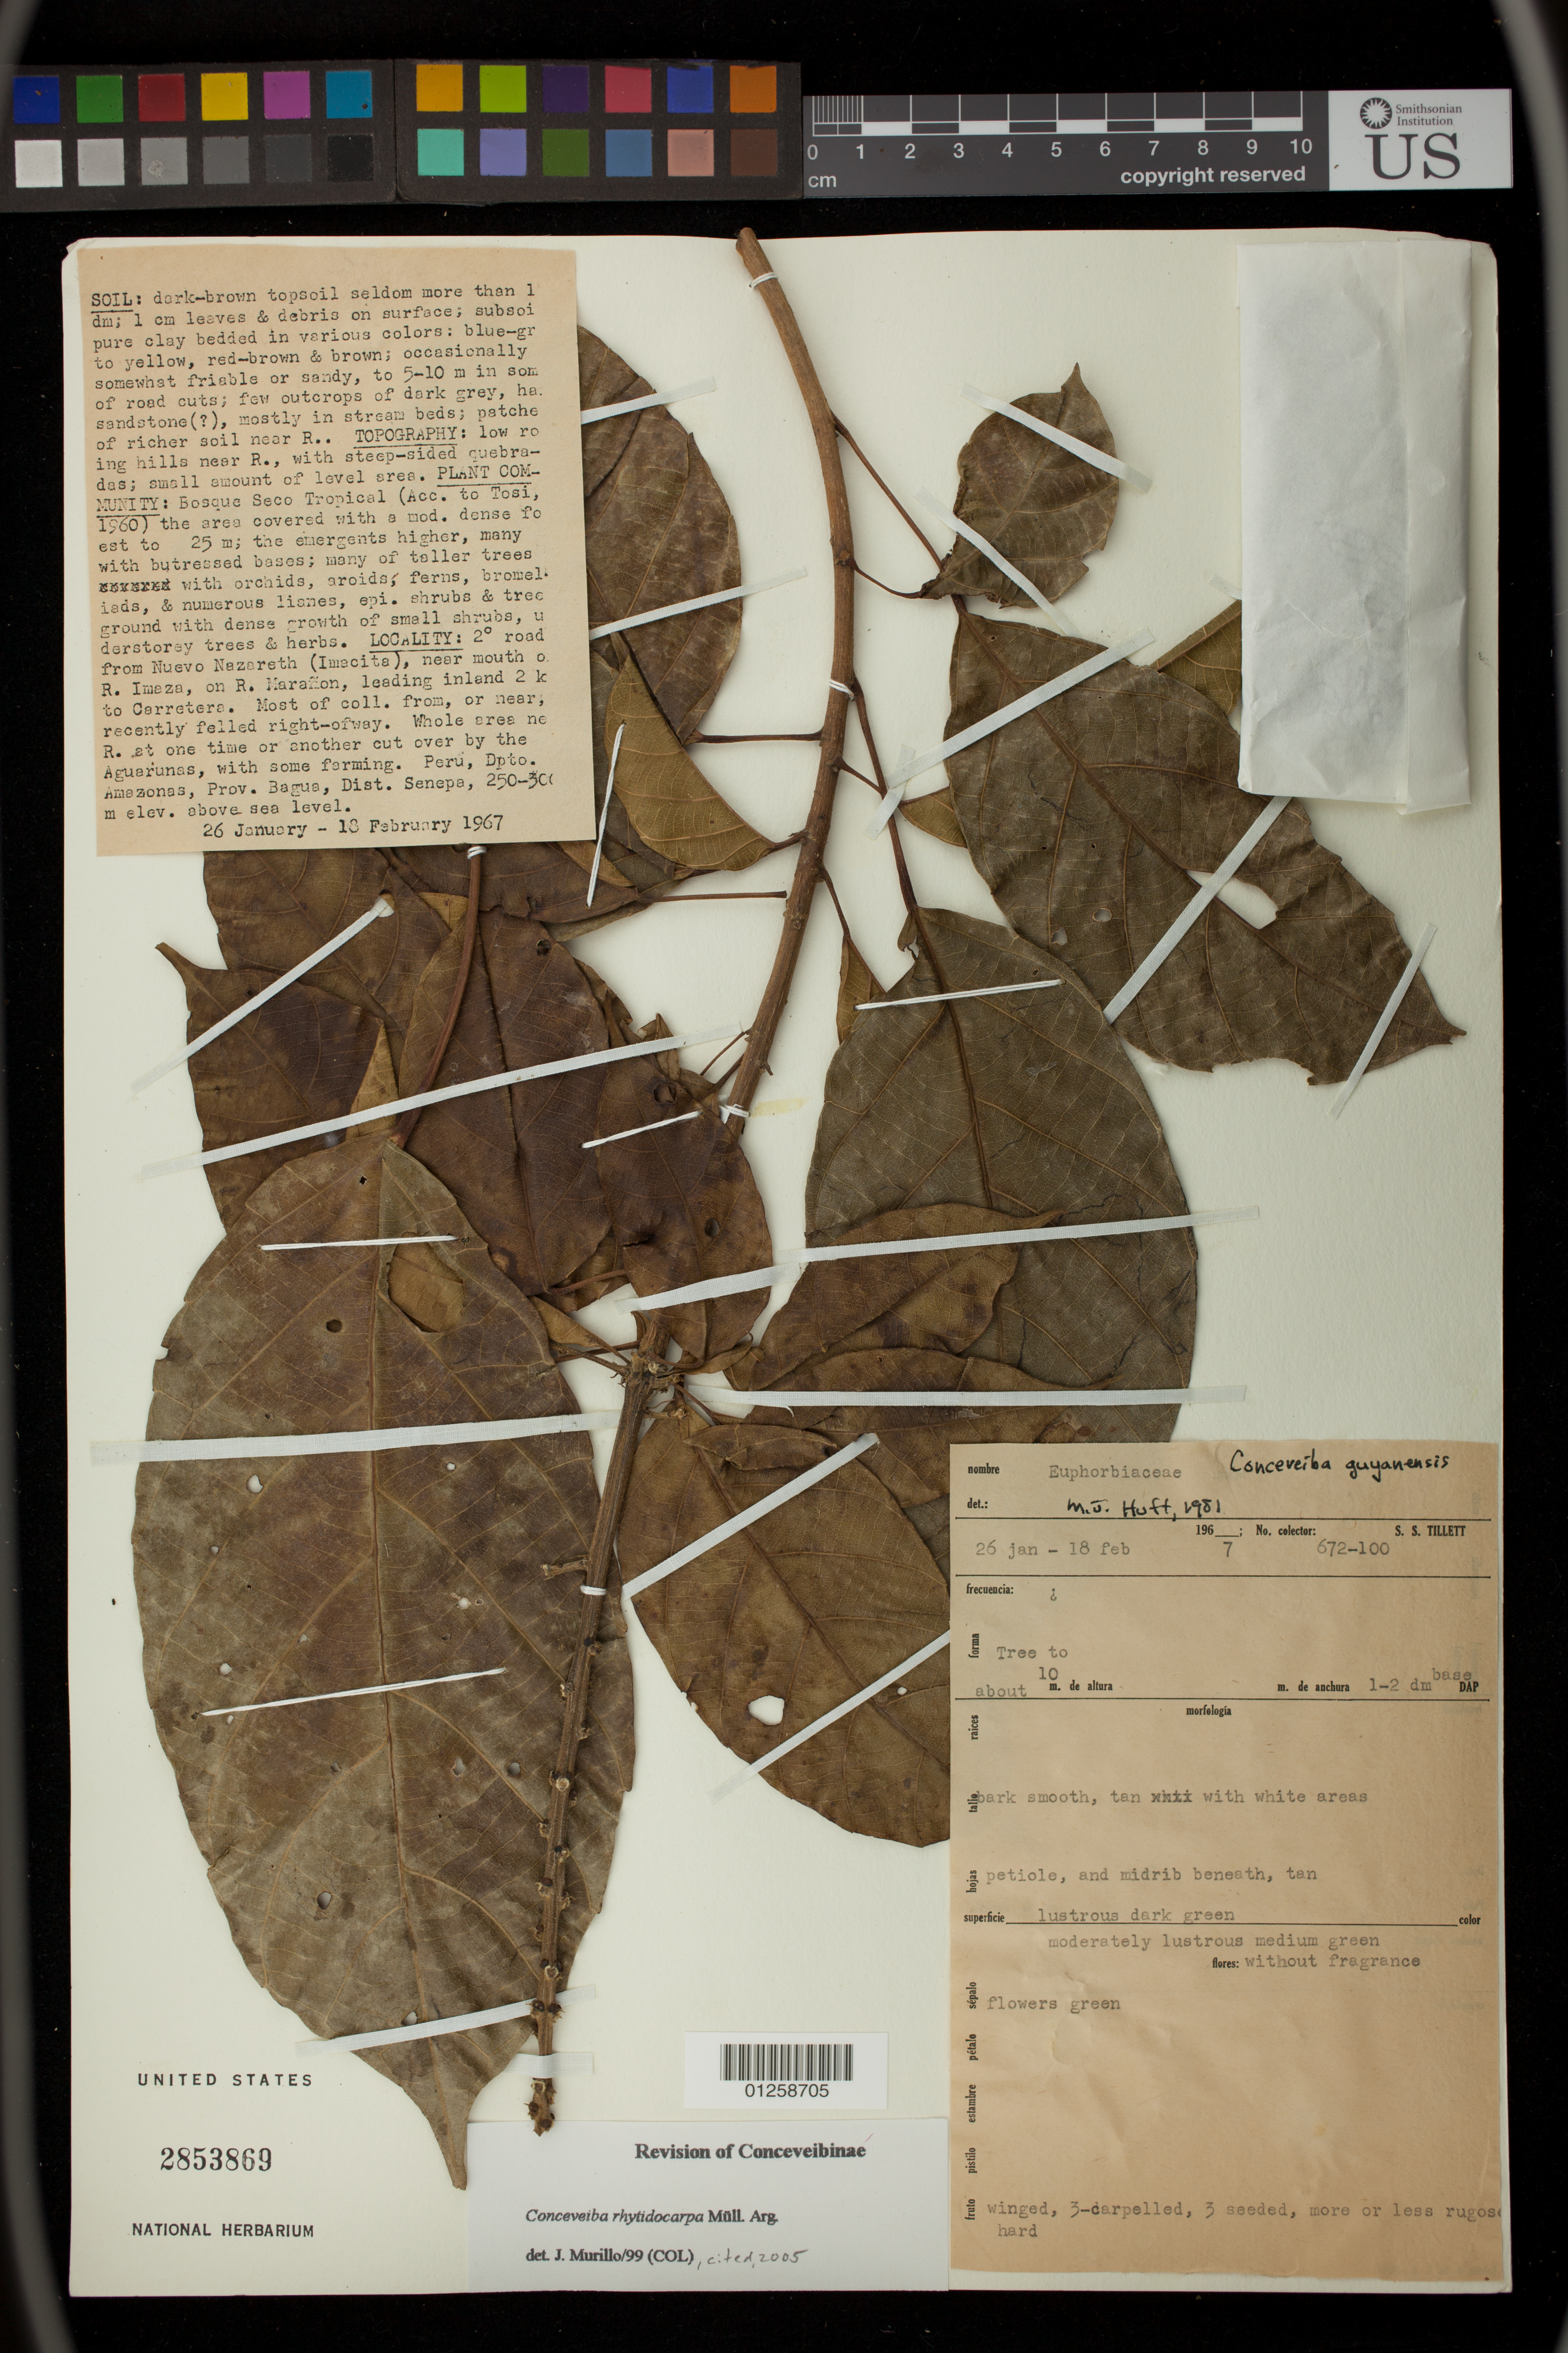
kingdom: Plantae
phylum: Tracheophyta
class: Magnoliopsida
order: Malpighiales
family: Euphorbiaceae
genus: Conceveiba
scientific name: Conceveiba rhytidocarpa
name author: Müll. Arg.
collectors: S. S. Tillett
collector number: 672-100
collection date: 1967-01-26/1967-02-18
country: Peru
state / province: Amazonas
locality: road from Nuevo Nazareth (Imacite), near mouth of R. Imeza, on R. Maranon, leading inland 2 k to Carretera. Bague, Dist. Senepa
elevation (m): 250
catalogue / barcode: US 2853869